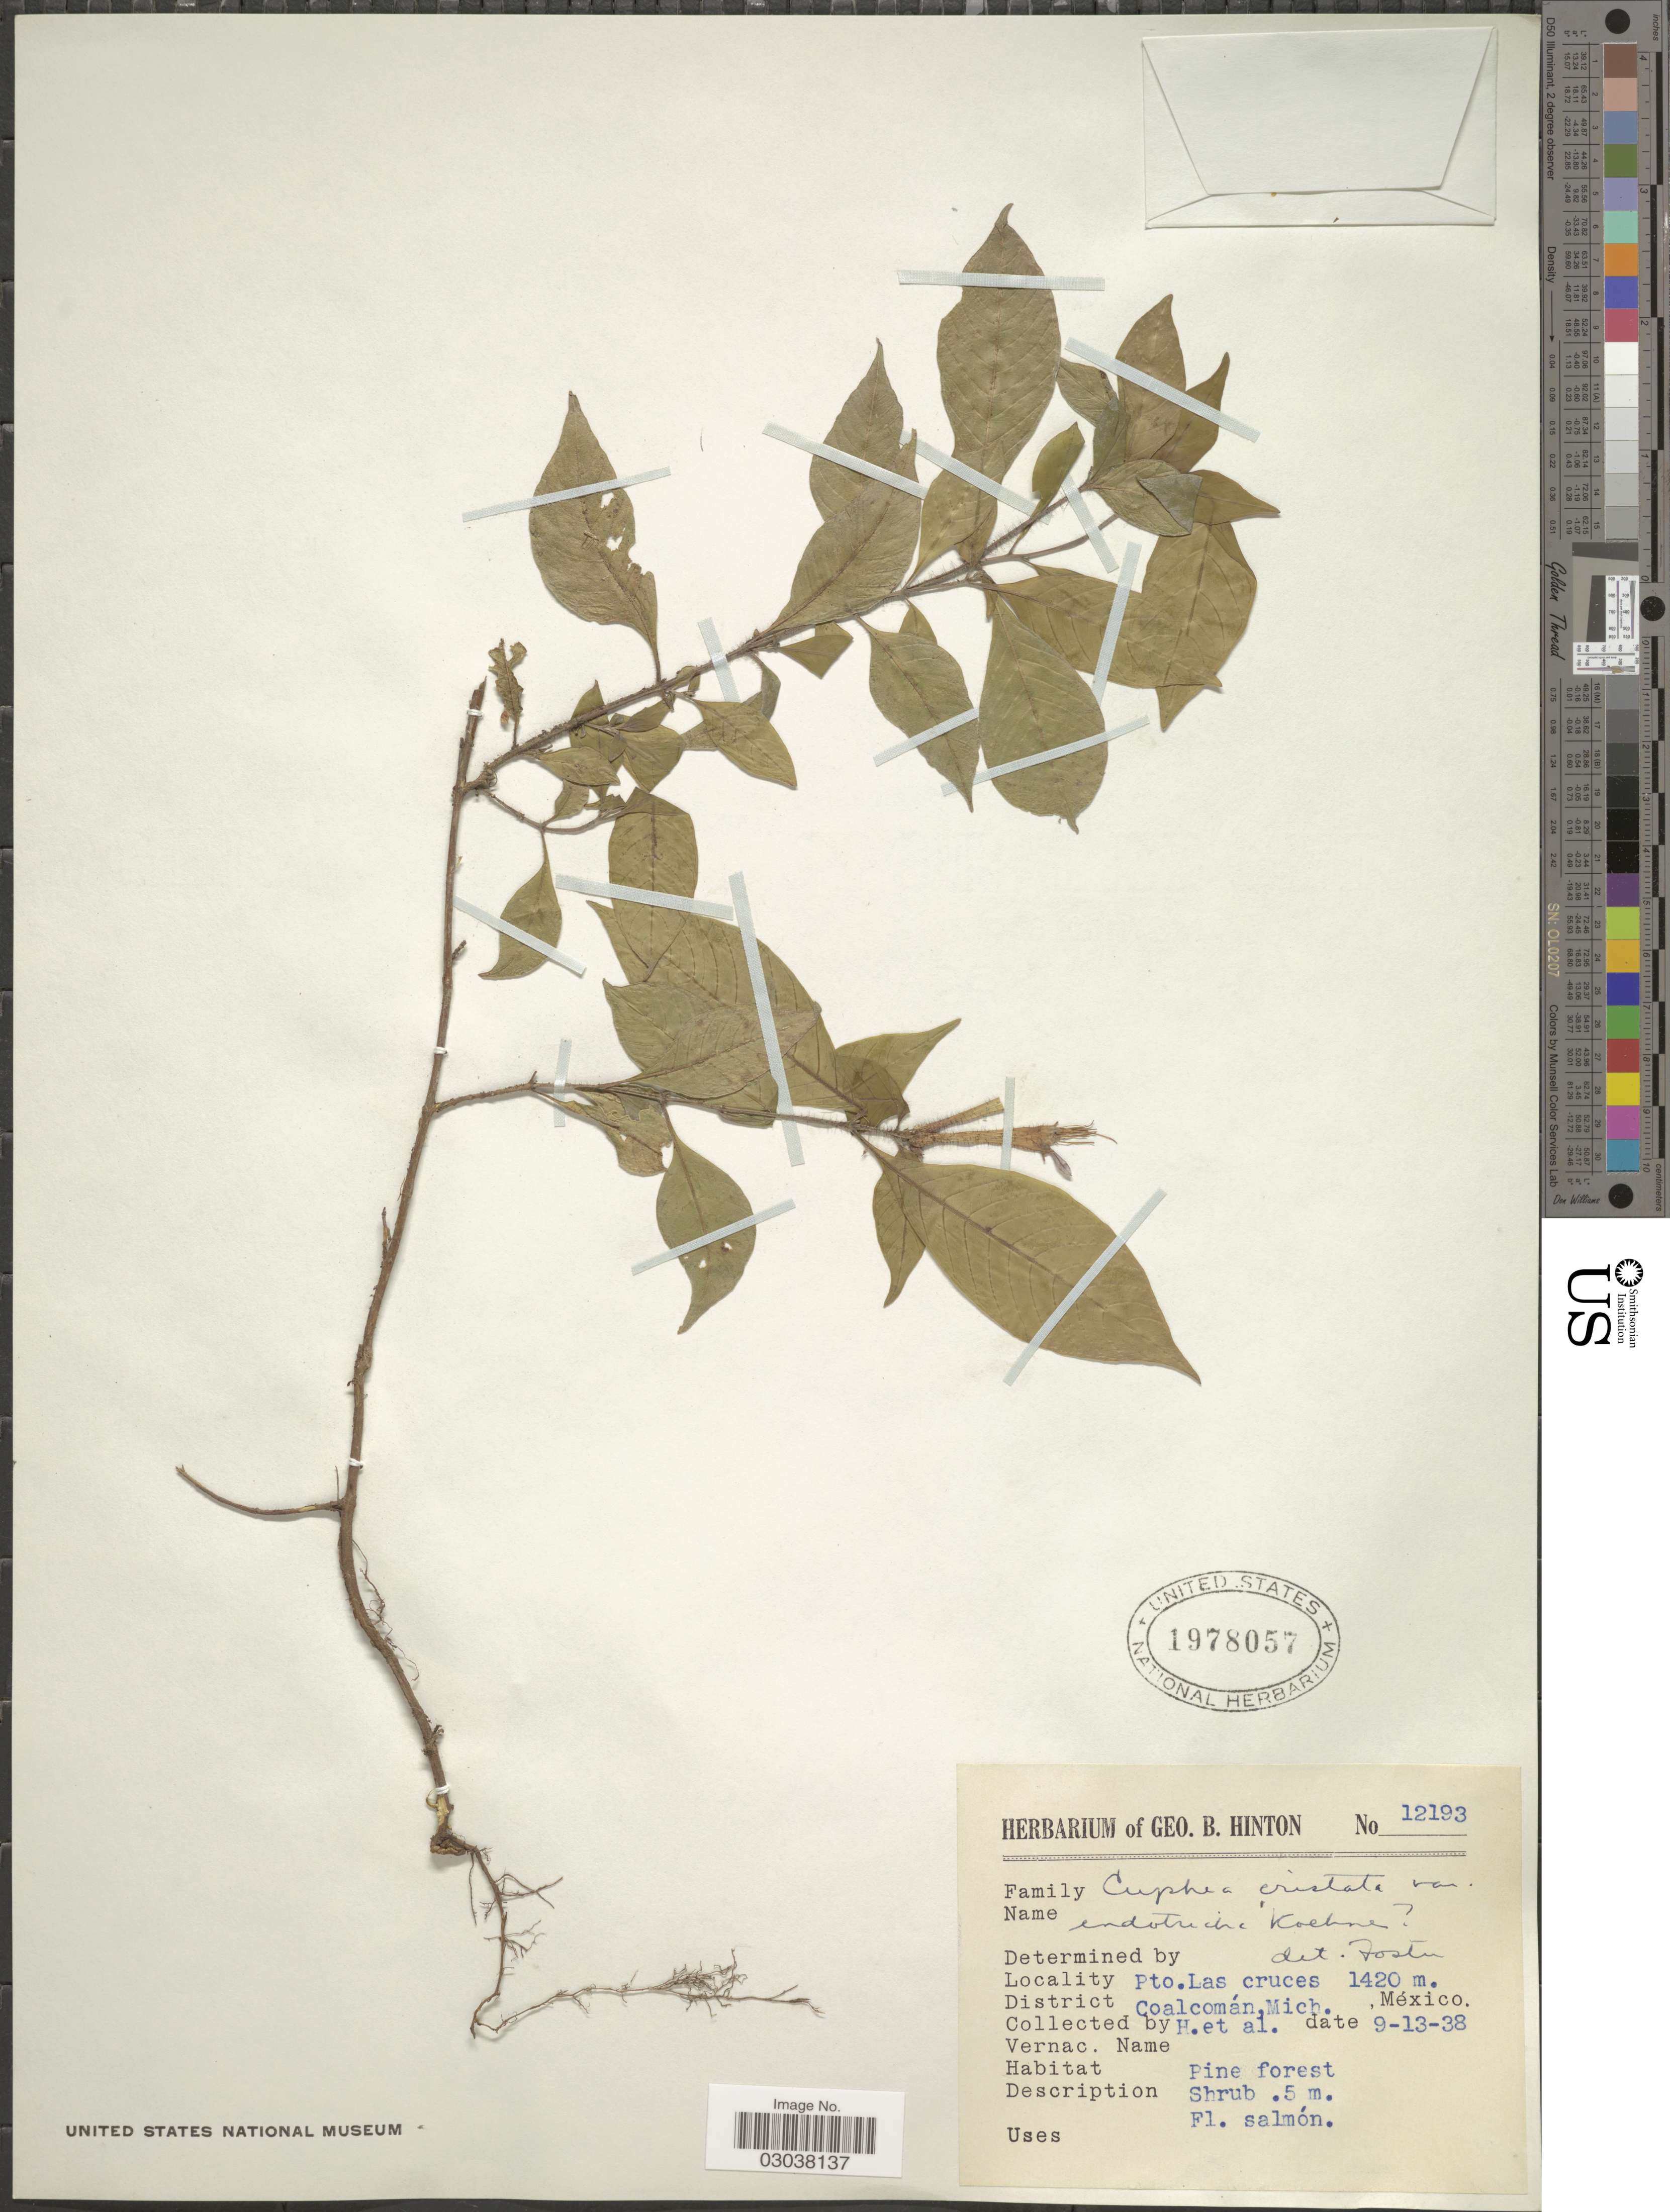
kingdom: Plantae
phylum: Tracheophyta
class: Magnoliopsida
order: Myrtales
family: Lythraceae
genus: Cuphea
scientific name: Cuphea cristata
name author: Rose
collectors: G. B. Hinton & et al.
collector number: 12193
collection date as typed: Transcribed d/m/y: 13/9/38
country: Mexico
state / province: Michoacán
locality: Pto. Las cruces. District Coalcomán.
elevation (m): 1420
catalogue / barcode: US 1978057